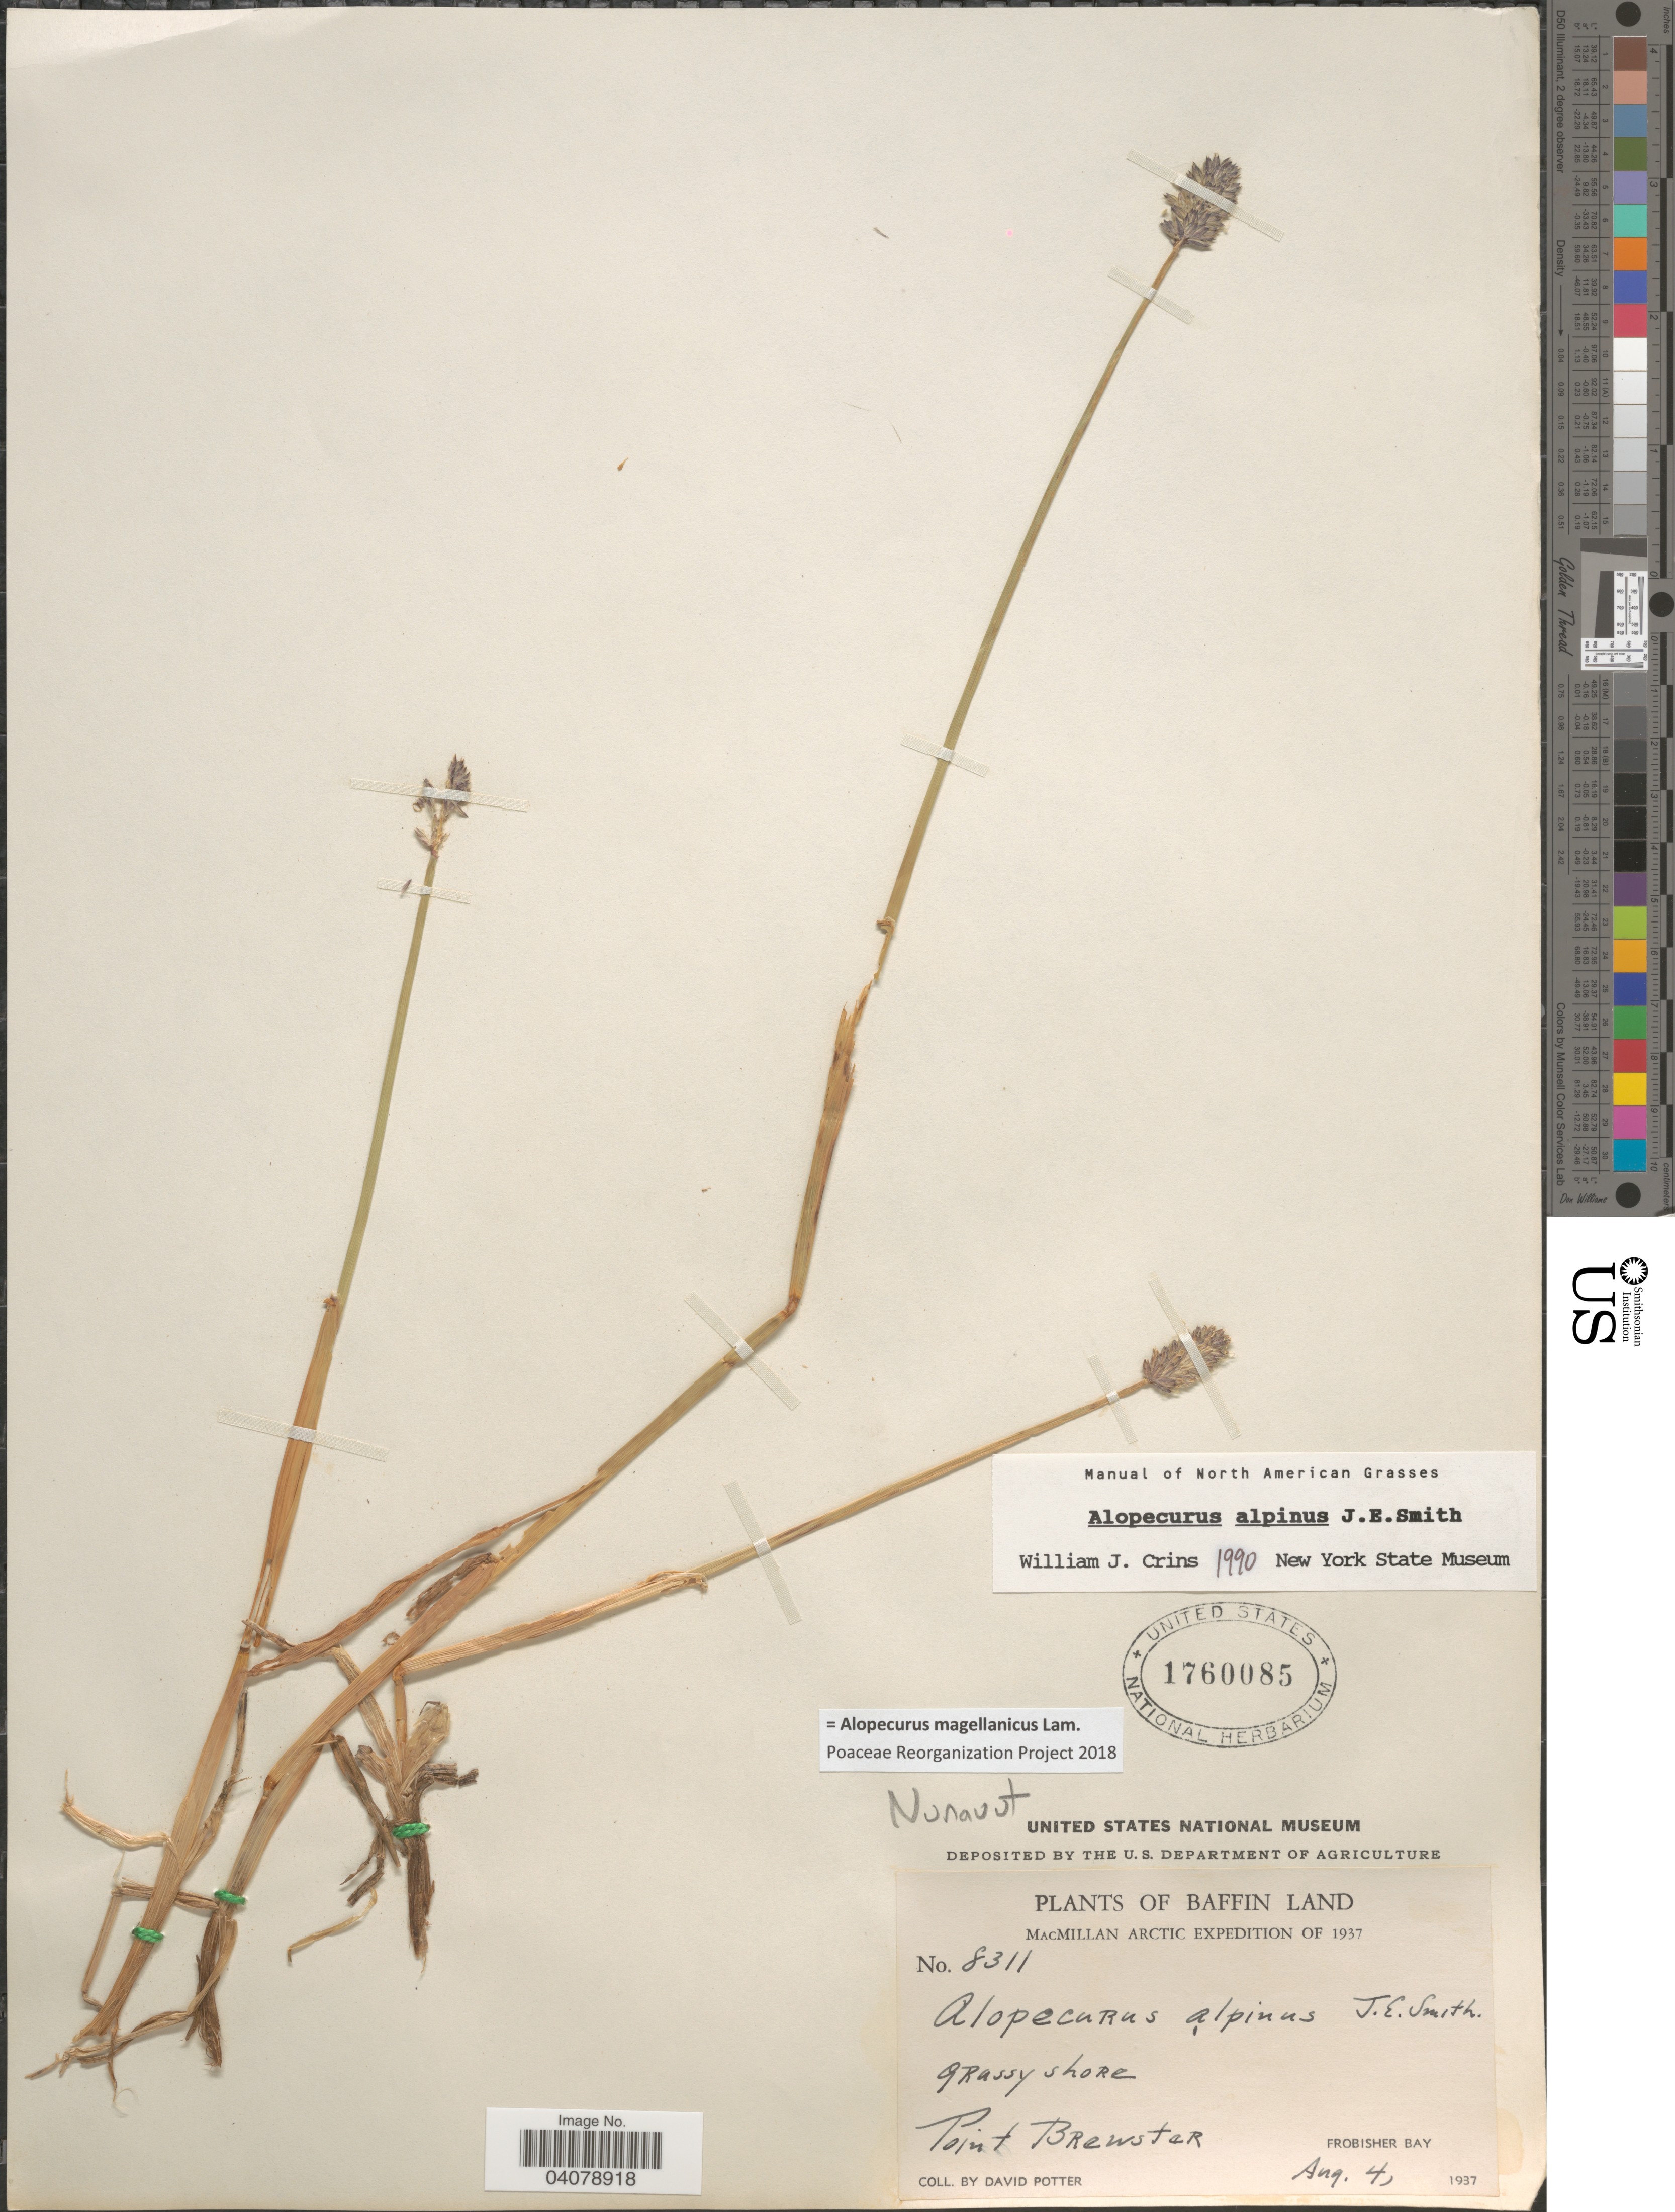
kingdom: Plantae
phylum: Tracheophyta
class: Liliopsida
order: Poales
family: Poaceae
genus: Alopecurus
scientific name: Alopecurus magellanicus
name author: Lam.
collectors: D. Potter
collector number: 8311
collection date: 1937-08-04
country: Canada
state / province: Nunavut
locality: Baffin Land. MacMillan Arctic Expedition of 1937. Point Brewster. Frobisher Bay.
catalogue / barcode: US 1760085